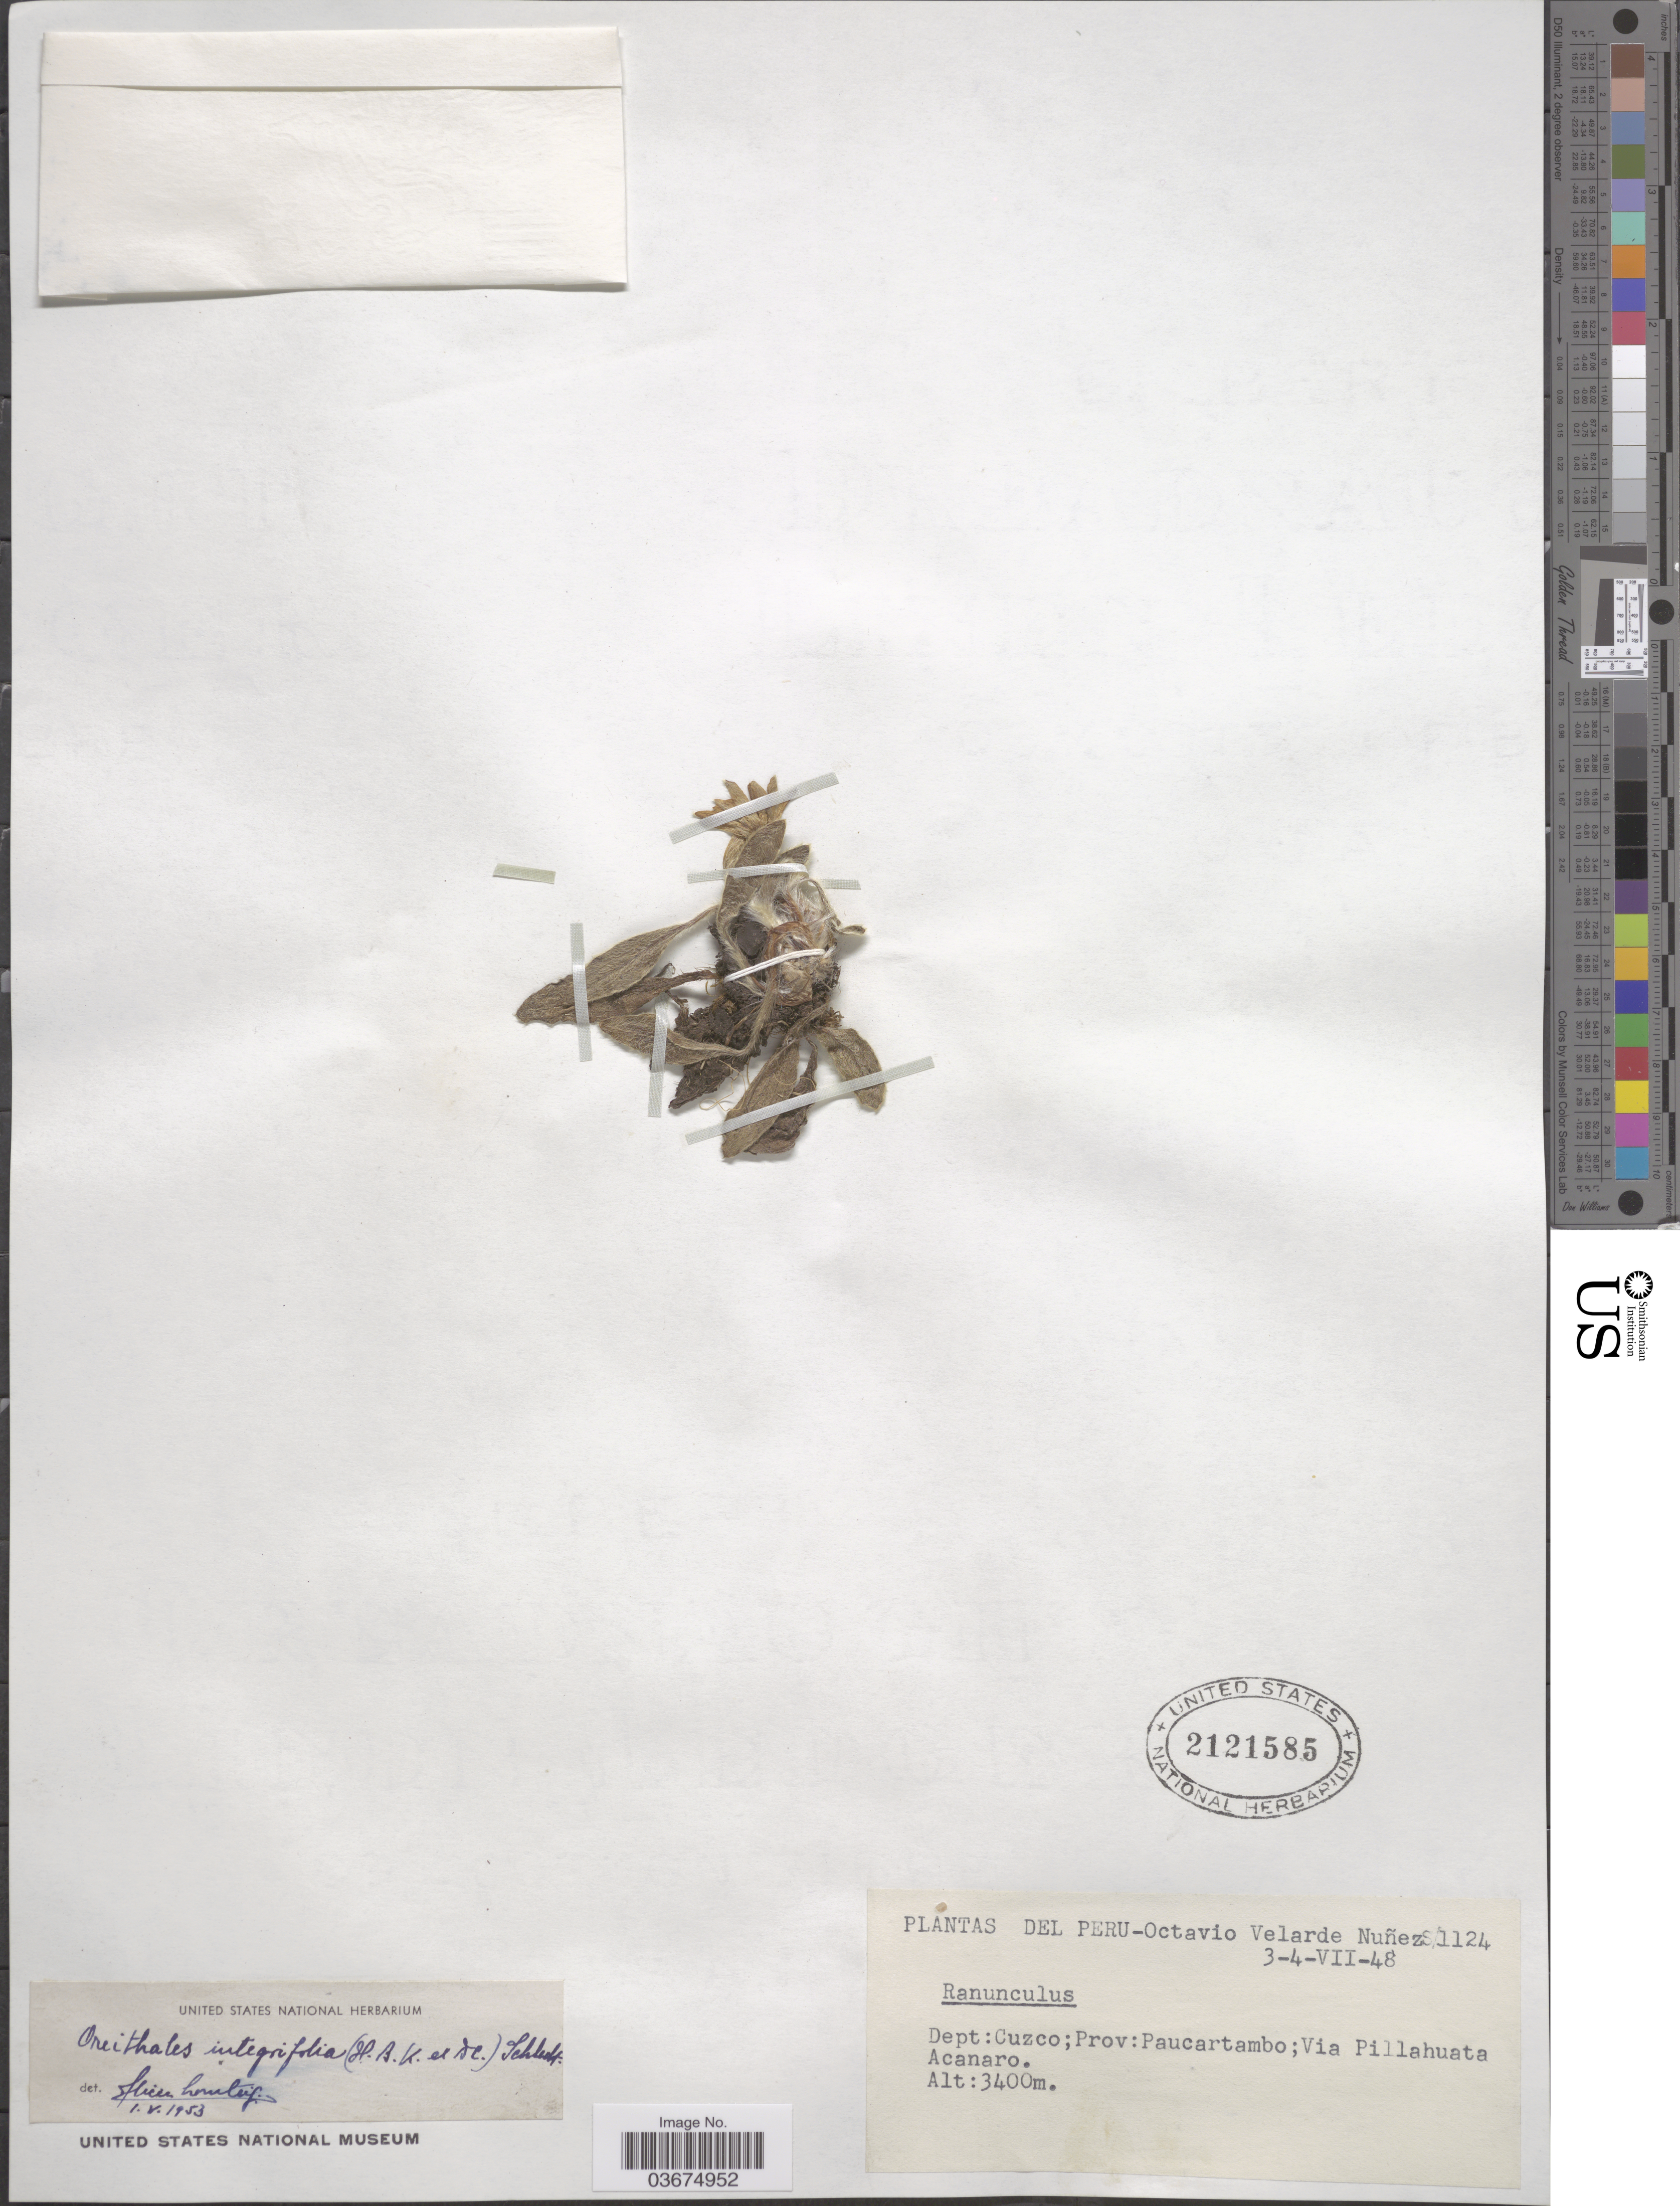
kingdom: Plantae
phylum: Tracheophyta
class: Magnoliopsida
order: Ranunculales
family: Ranunculaceae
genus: Oreithales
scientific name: Oreithales integrifolia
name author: (DC.) Schltdl.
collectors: O. Velarde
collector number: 1124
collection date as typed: Transcribed d/m/y: 3/7/48 to 4/7/48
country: Peru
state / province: Cusco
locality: Dept: Cuzco; Prov: Paucartambo; Via Pillahuata Acanaro [unsure placement].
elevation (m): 3400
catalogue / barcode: US 2121585